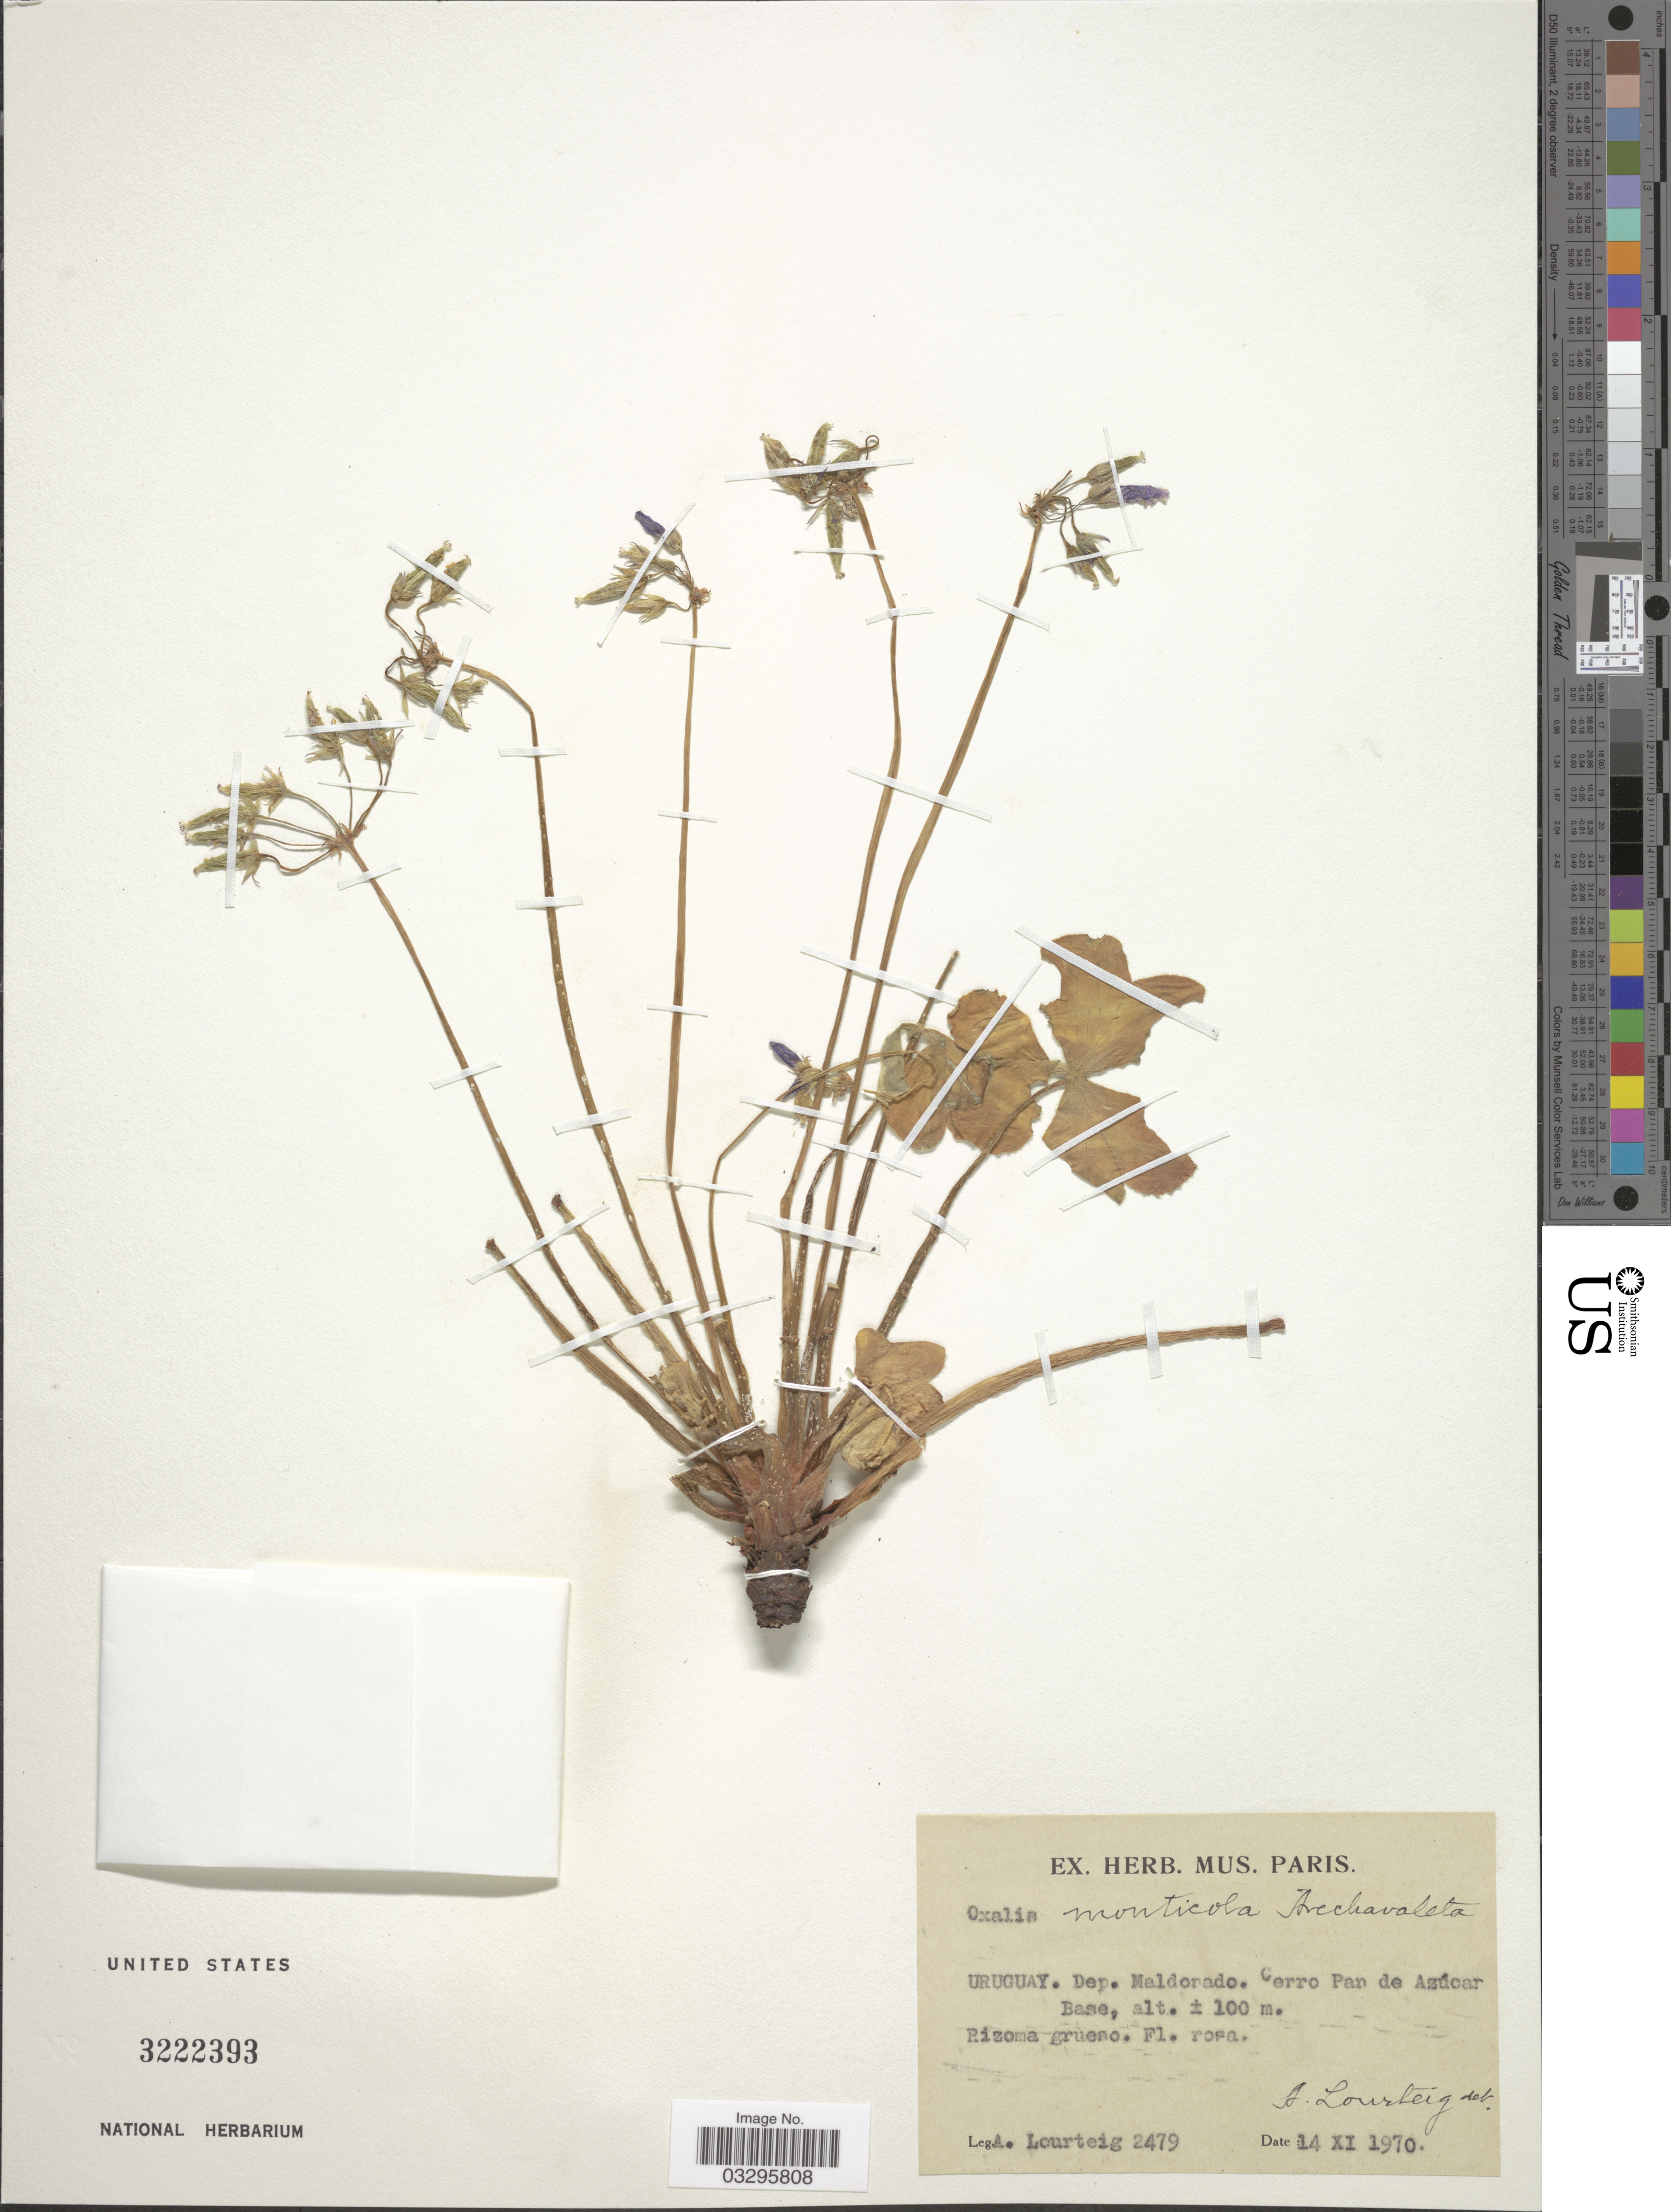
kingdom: Plantae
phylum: Tracheophyta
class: Magnoliopsida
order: Oxalidales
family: Oxalidaceae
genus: Oxalis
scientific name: Oxalis monticola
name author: Arechav.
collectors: A. Lourteig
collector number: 2479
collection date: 1970-11-14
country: Uruguay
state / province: Maldonado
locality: Dep. Maldonado. Cerro Pan de Azúcar Base.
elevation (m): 100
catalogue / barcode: US 3222393